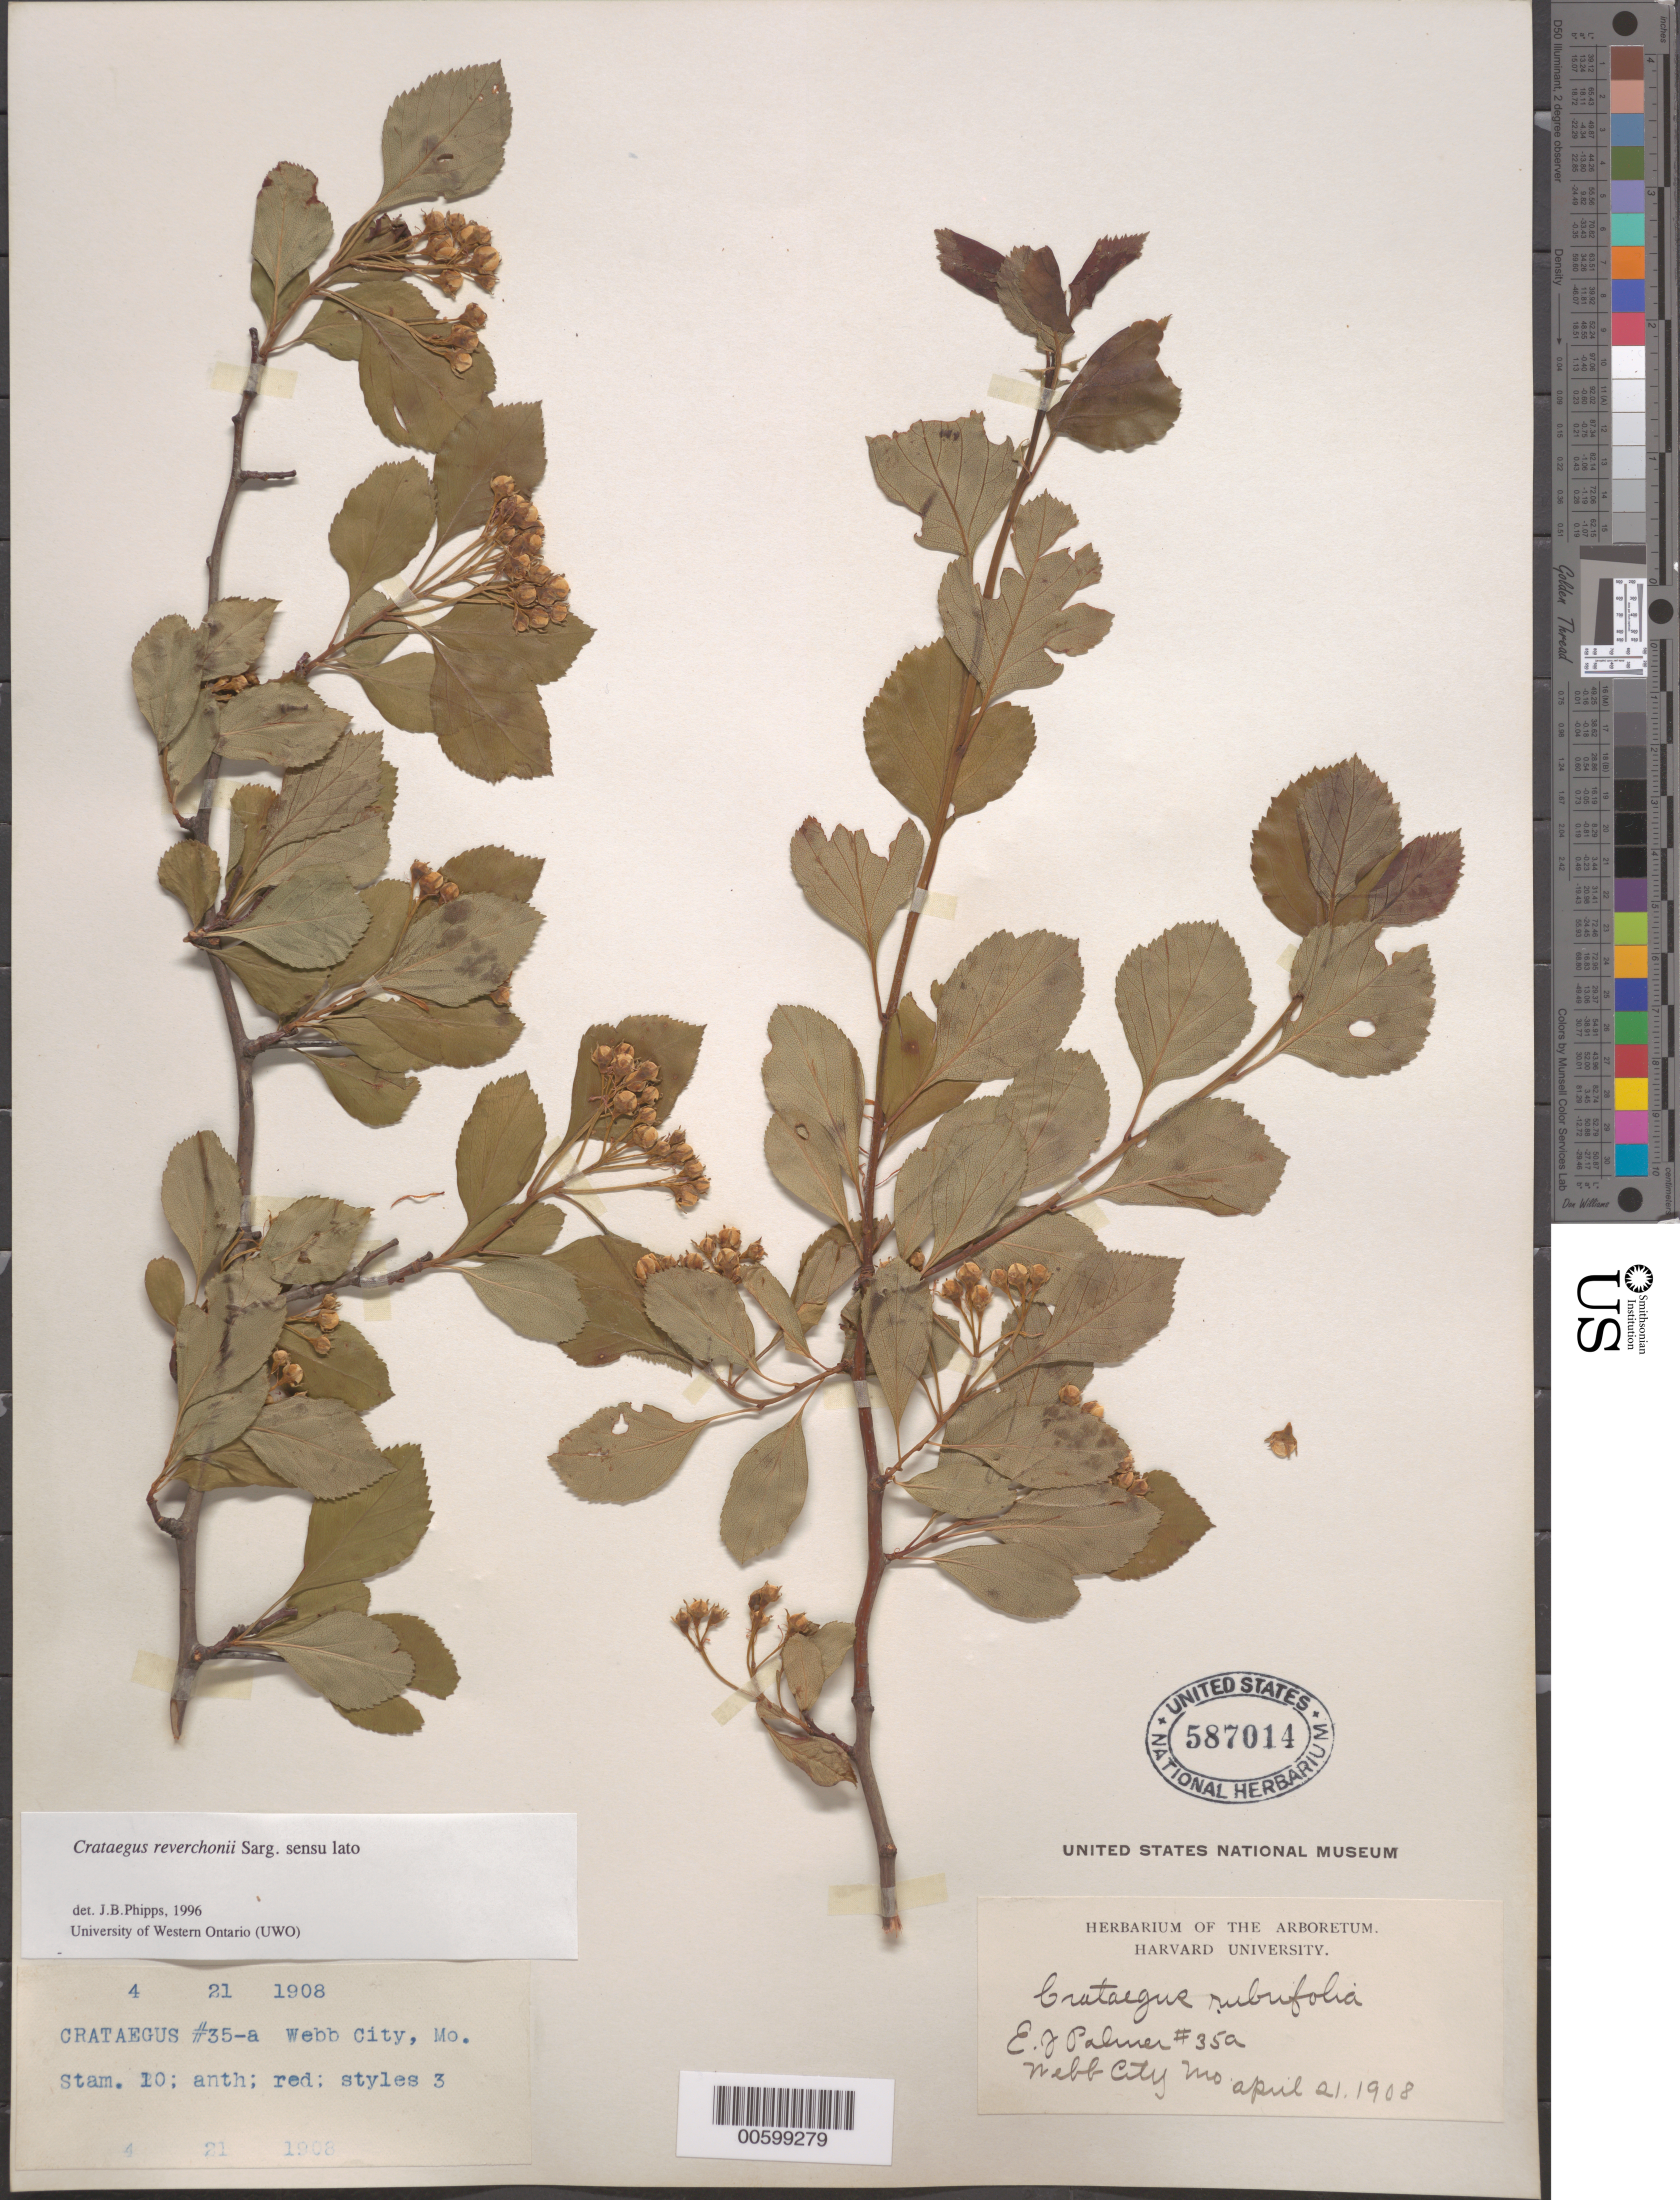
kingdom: Plantae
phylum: Tracheophyta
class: Magnoliopsida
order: Rosales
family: Rosaceae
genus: Crataegus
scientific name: Crataegus reverchonii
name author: Sarg.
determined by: Phipps, James B., (UWO), University of Western Ontario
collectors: E. J. Palmer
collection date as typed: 21 Apr 1908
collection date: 1908-04-21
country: United States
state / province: Missouri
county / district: Jasper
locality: Webb City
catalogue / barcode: US 587014